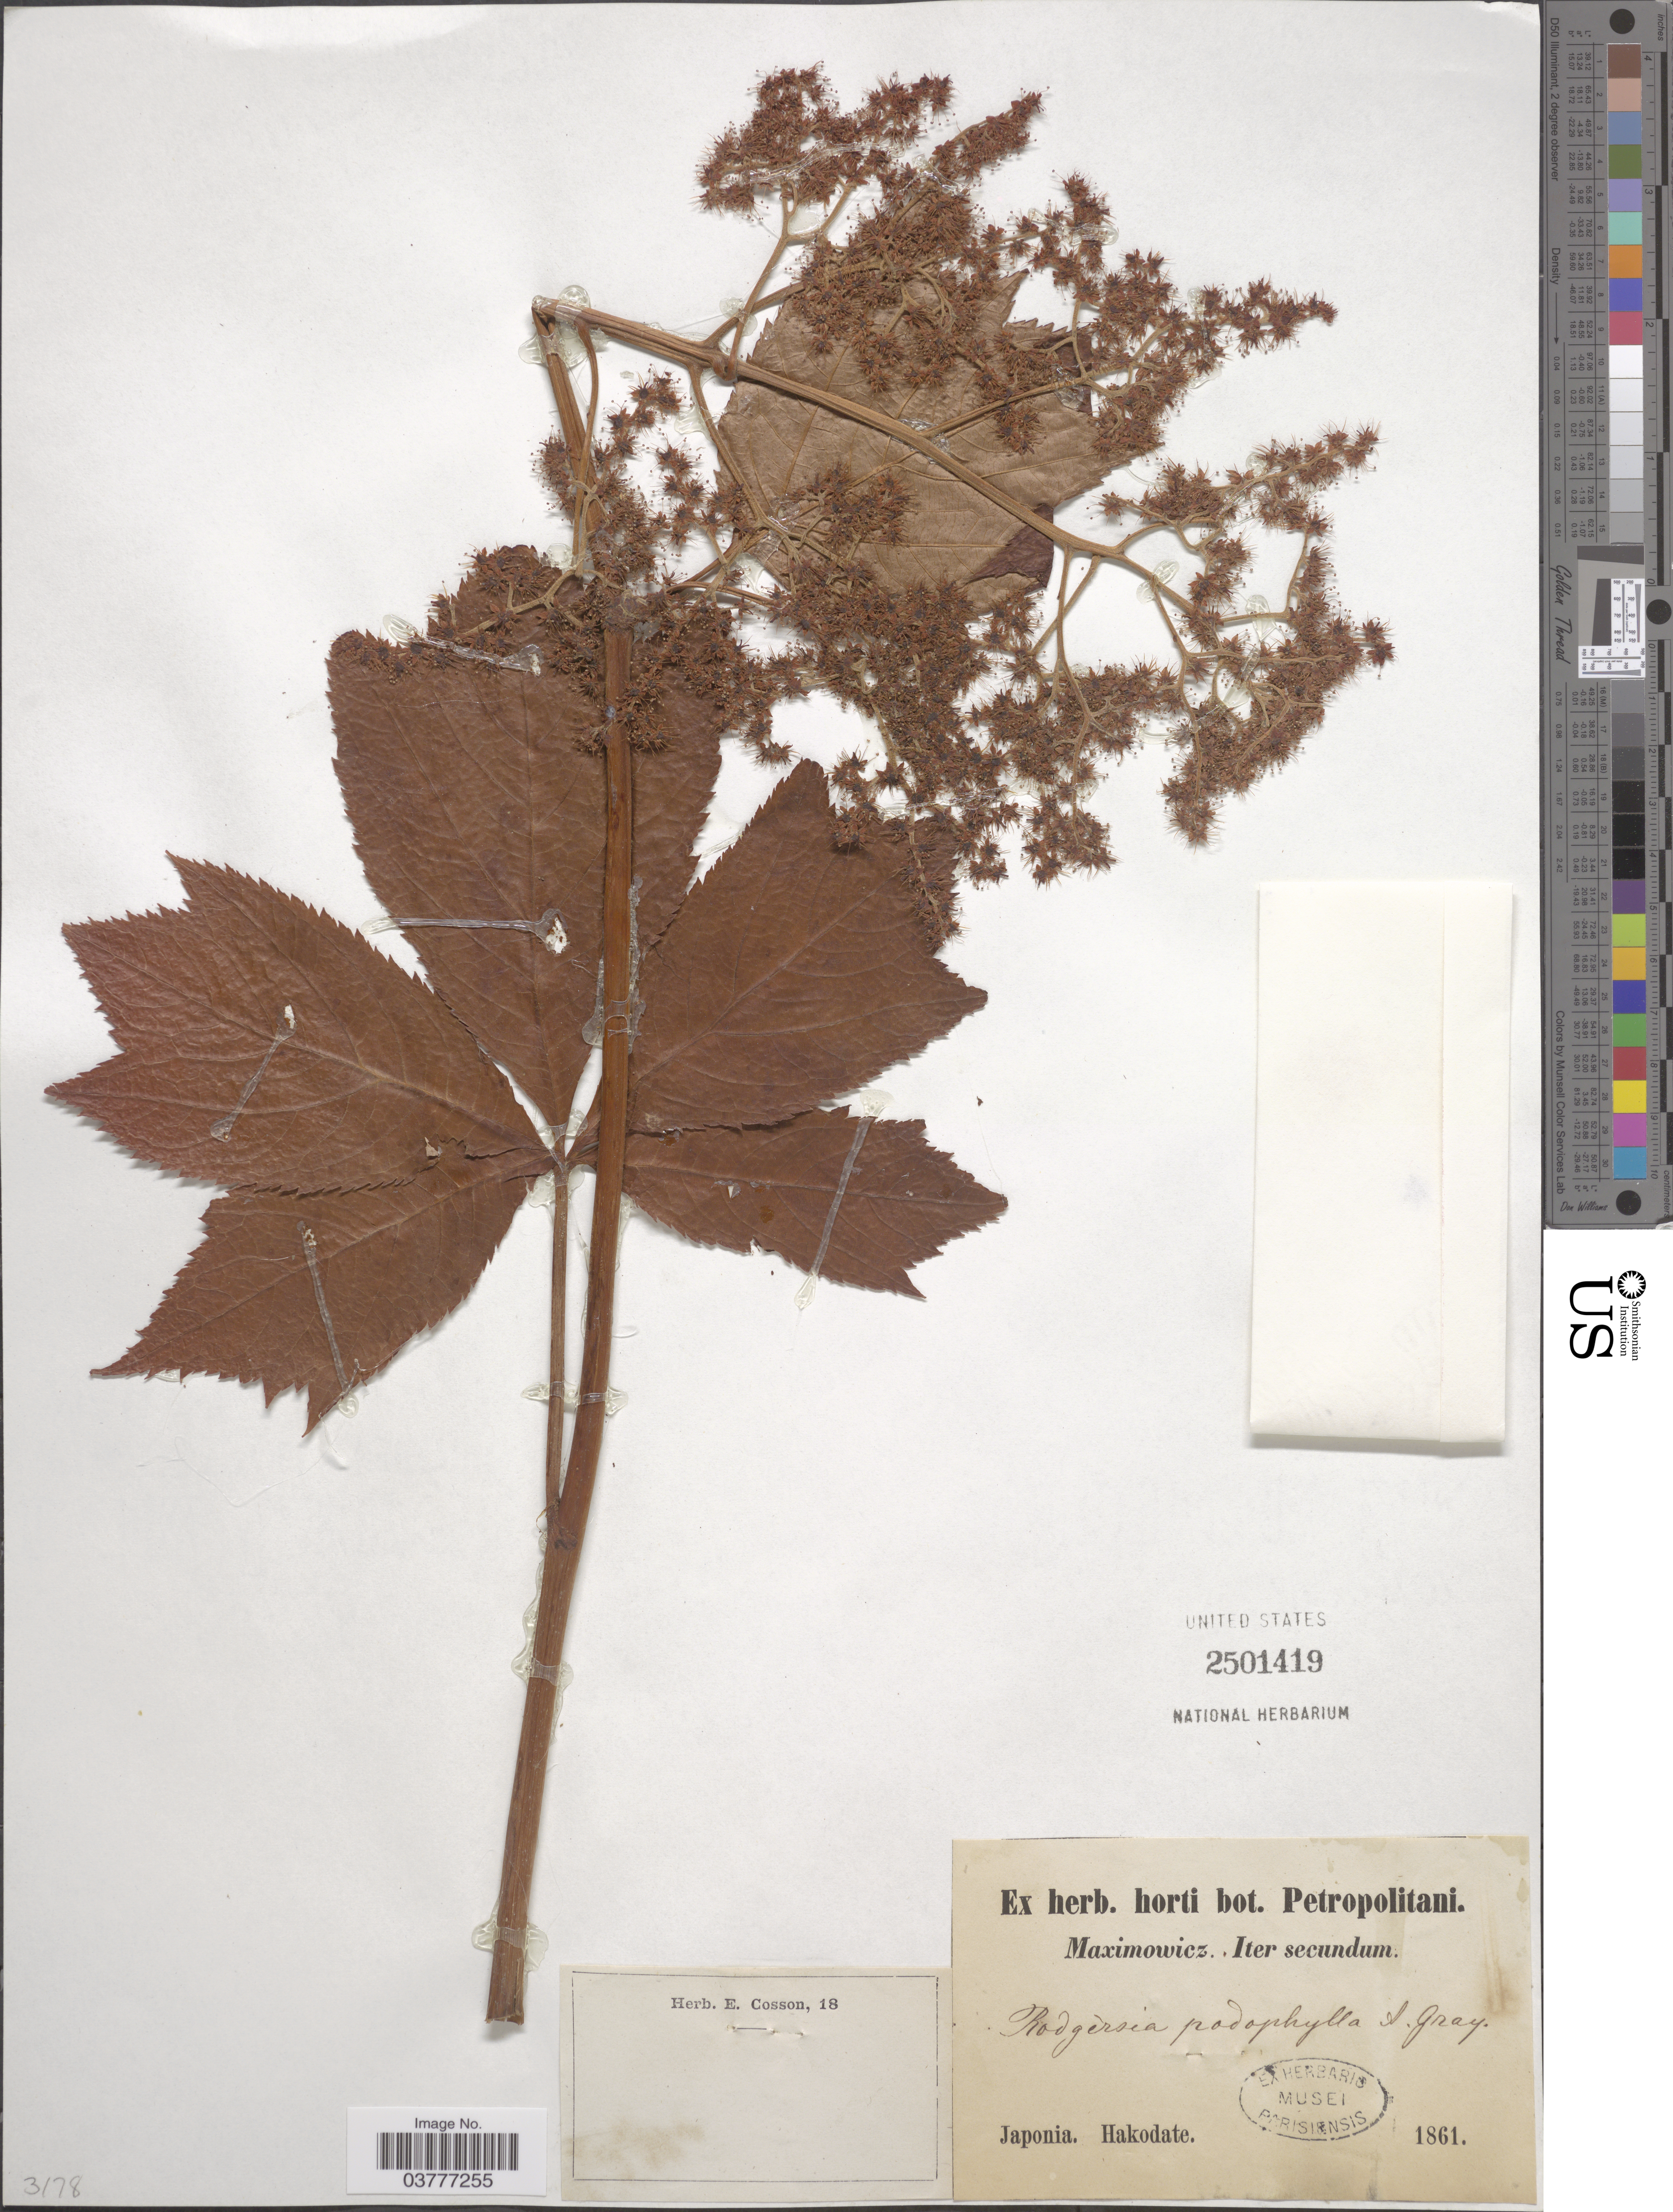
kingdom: Plantae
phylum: Tracheophyta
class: Magnoliopsida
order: Saxifragales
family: Saxifragaceae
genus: Rodgersia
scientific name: Rodgersia podophylla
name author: A. Gray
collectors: Maximowicz, --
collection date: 1861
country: Japan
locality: Japonia. Hakodate.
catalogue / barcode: US 2501419